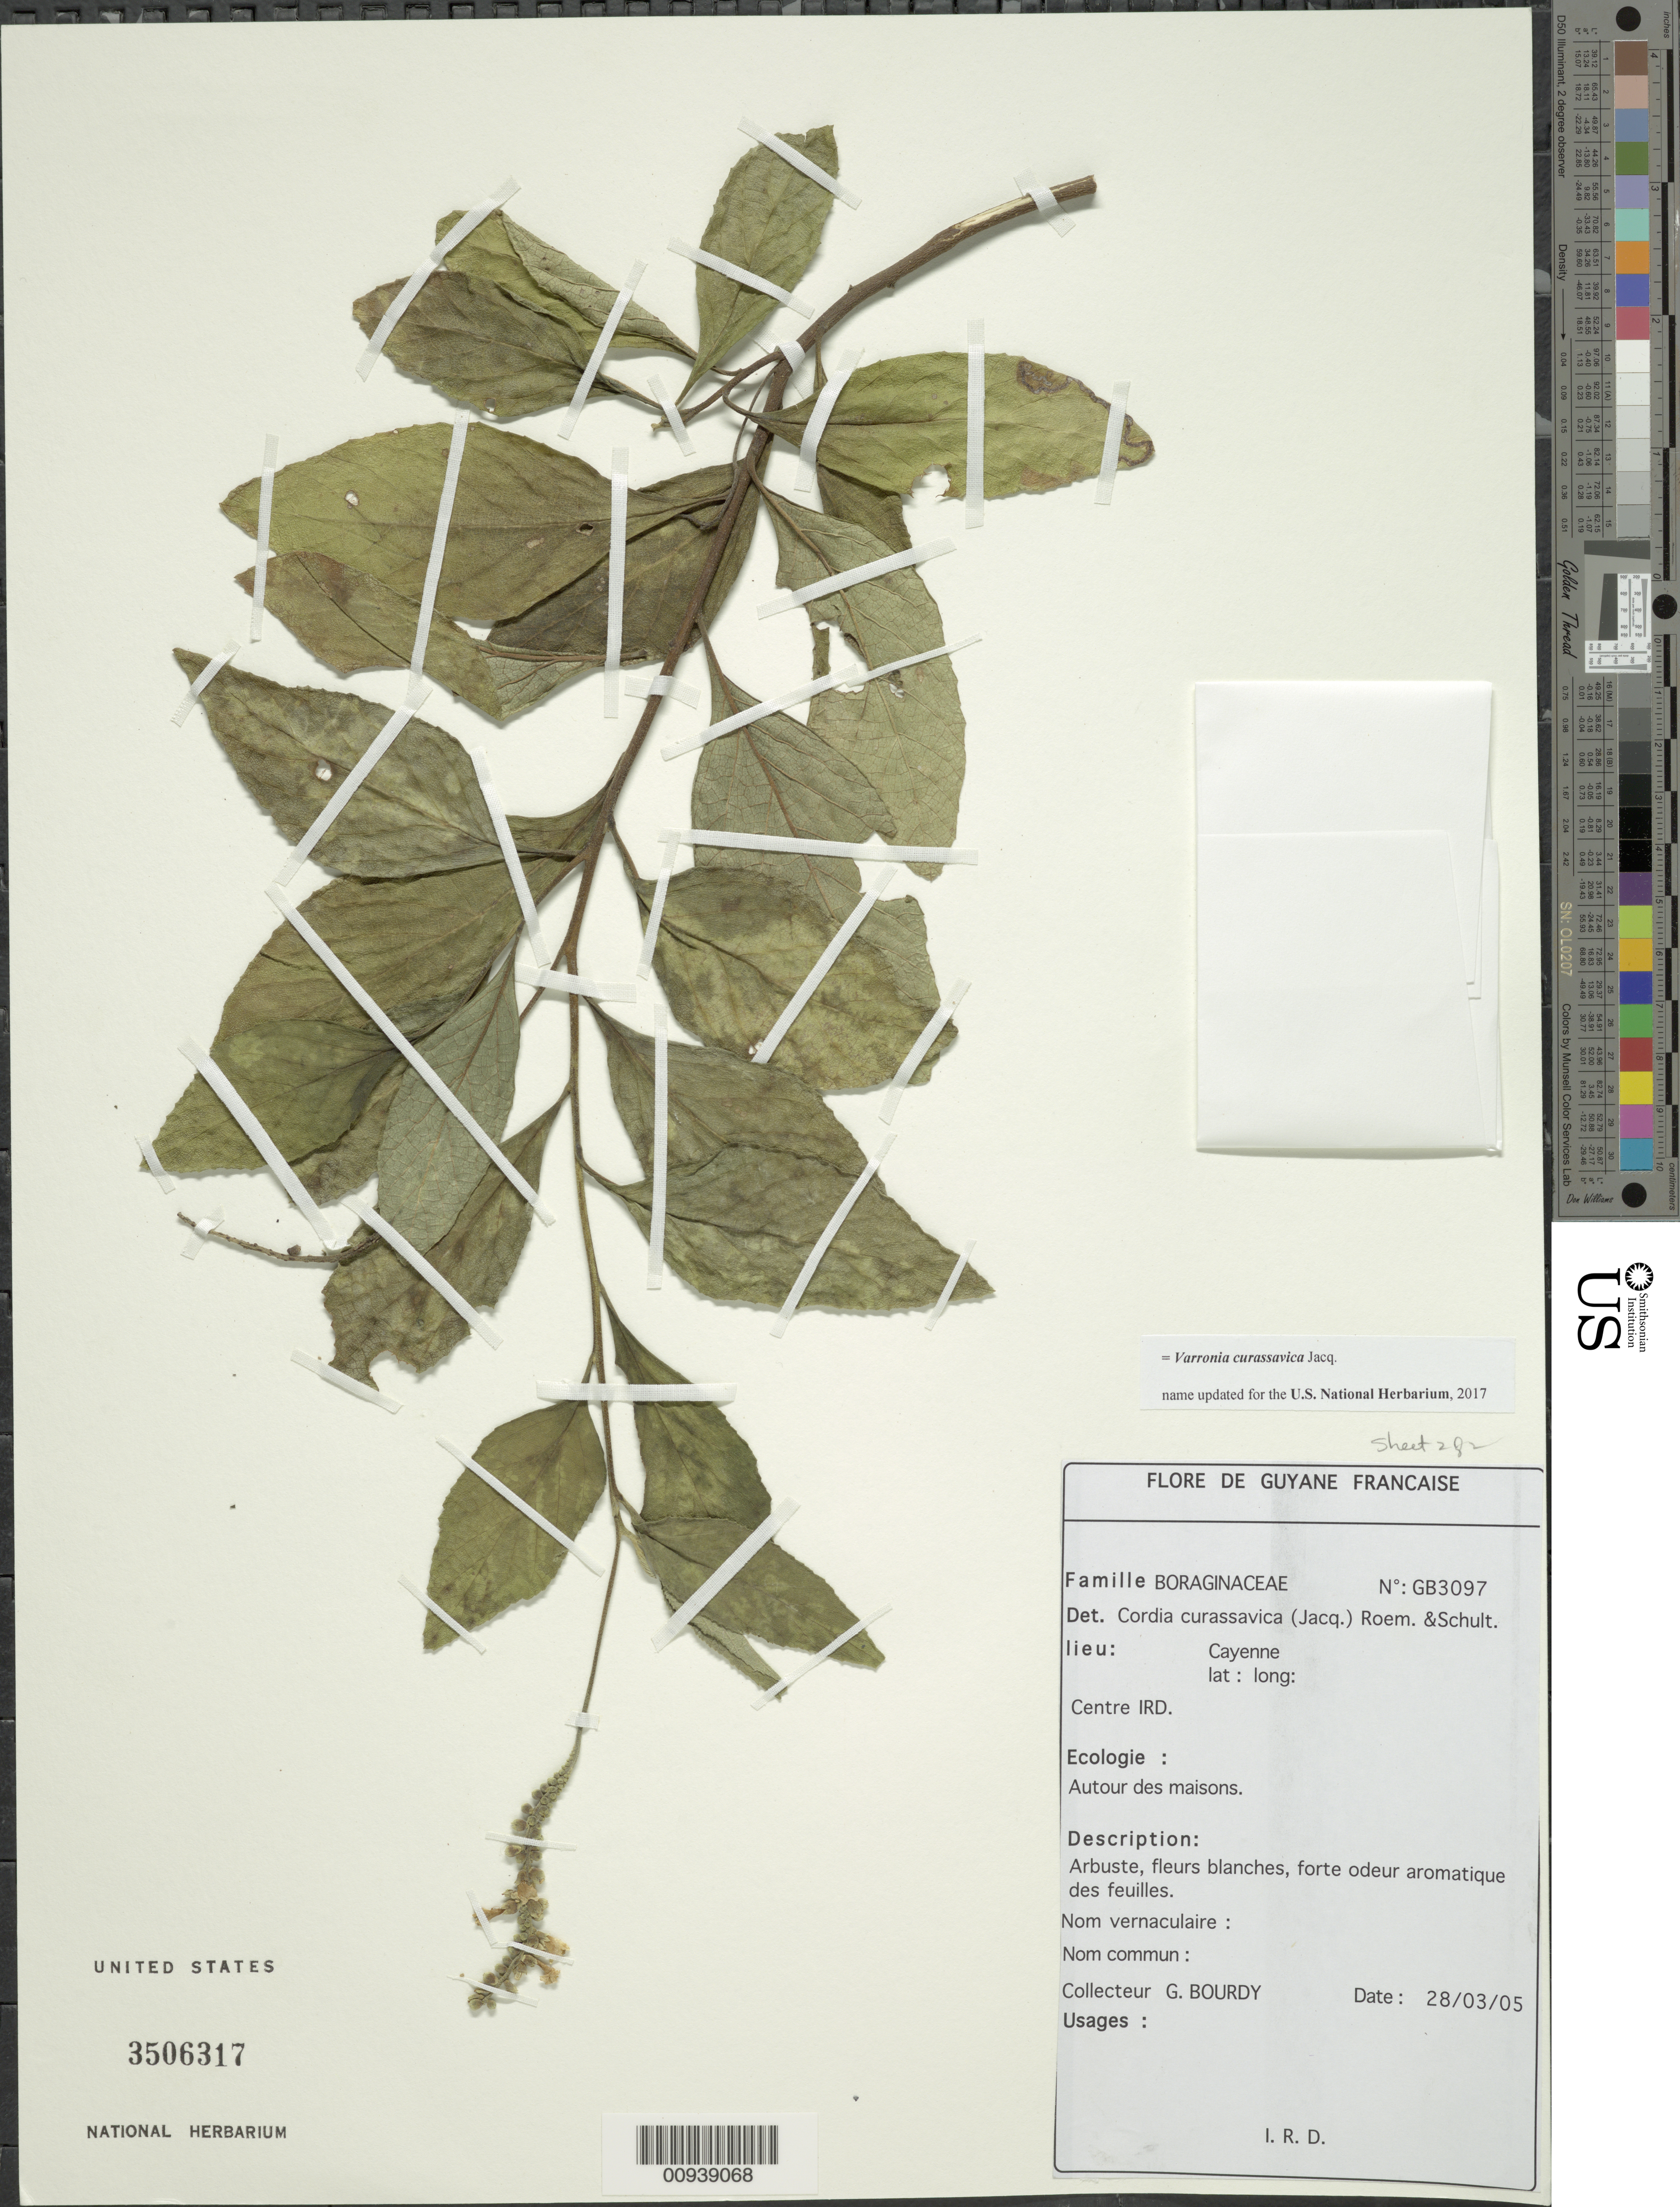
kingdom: Plantae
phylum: Tracheophyta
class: Magnoliopsida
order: Boraginales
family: Cordiaceae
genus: Varronia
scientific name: Varronia curassavica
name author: Jacq.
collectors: G. Bourdy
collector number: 3097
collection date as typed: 28-Mar-05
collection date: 2005-03-28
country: French Guiana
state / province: Cayenne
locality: Cayenne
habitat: Autour des maisons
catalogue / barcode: US 3506317